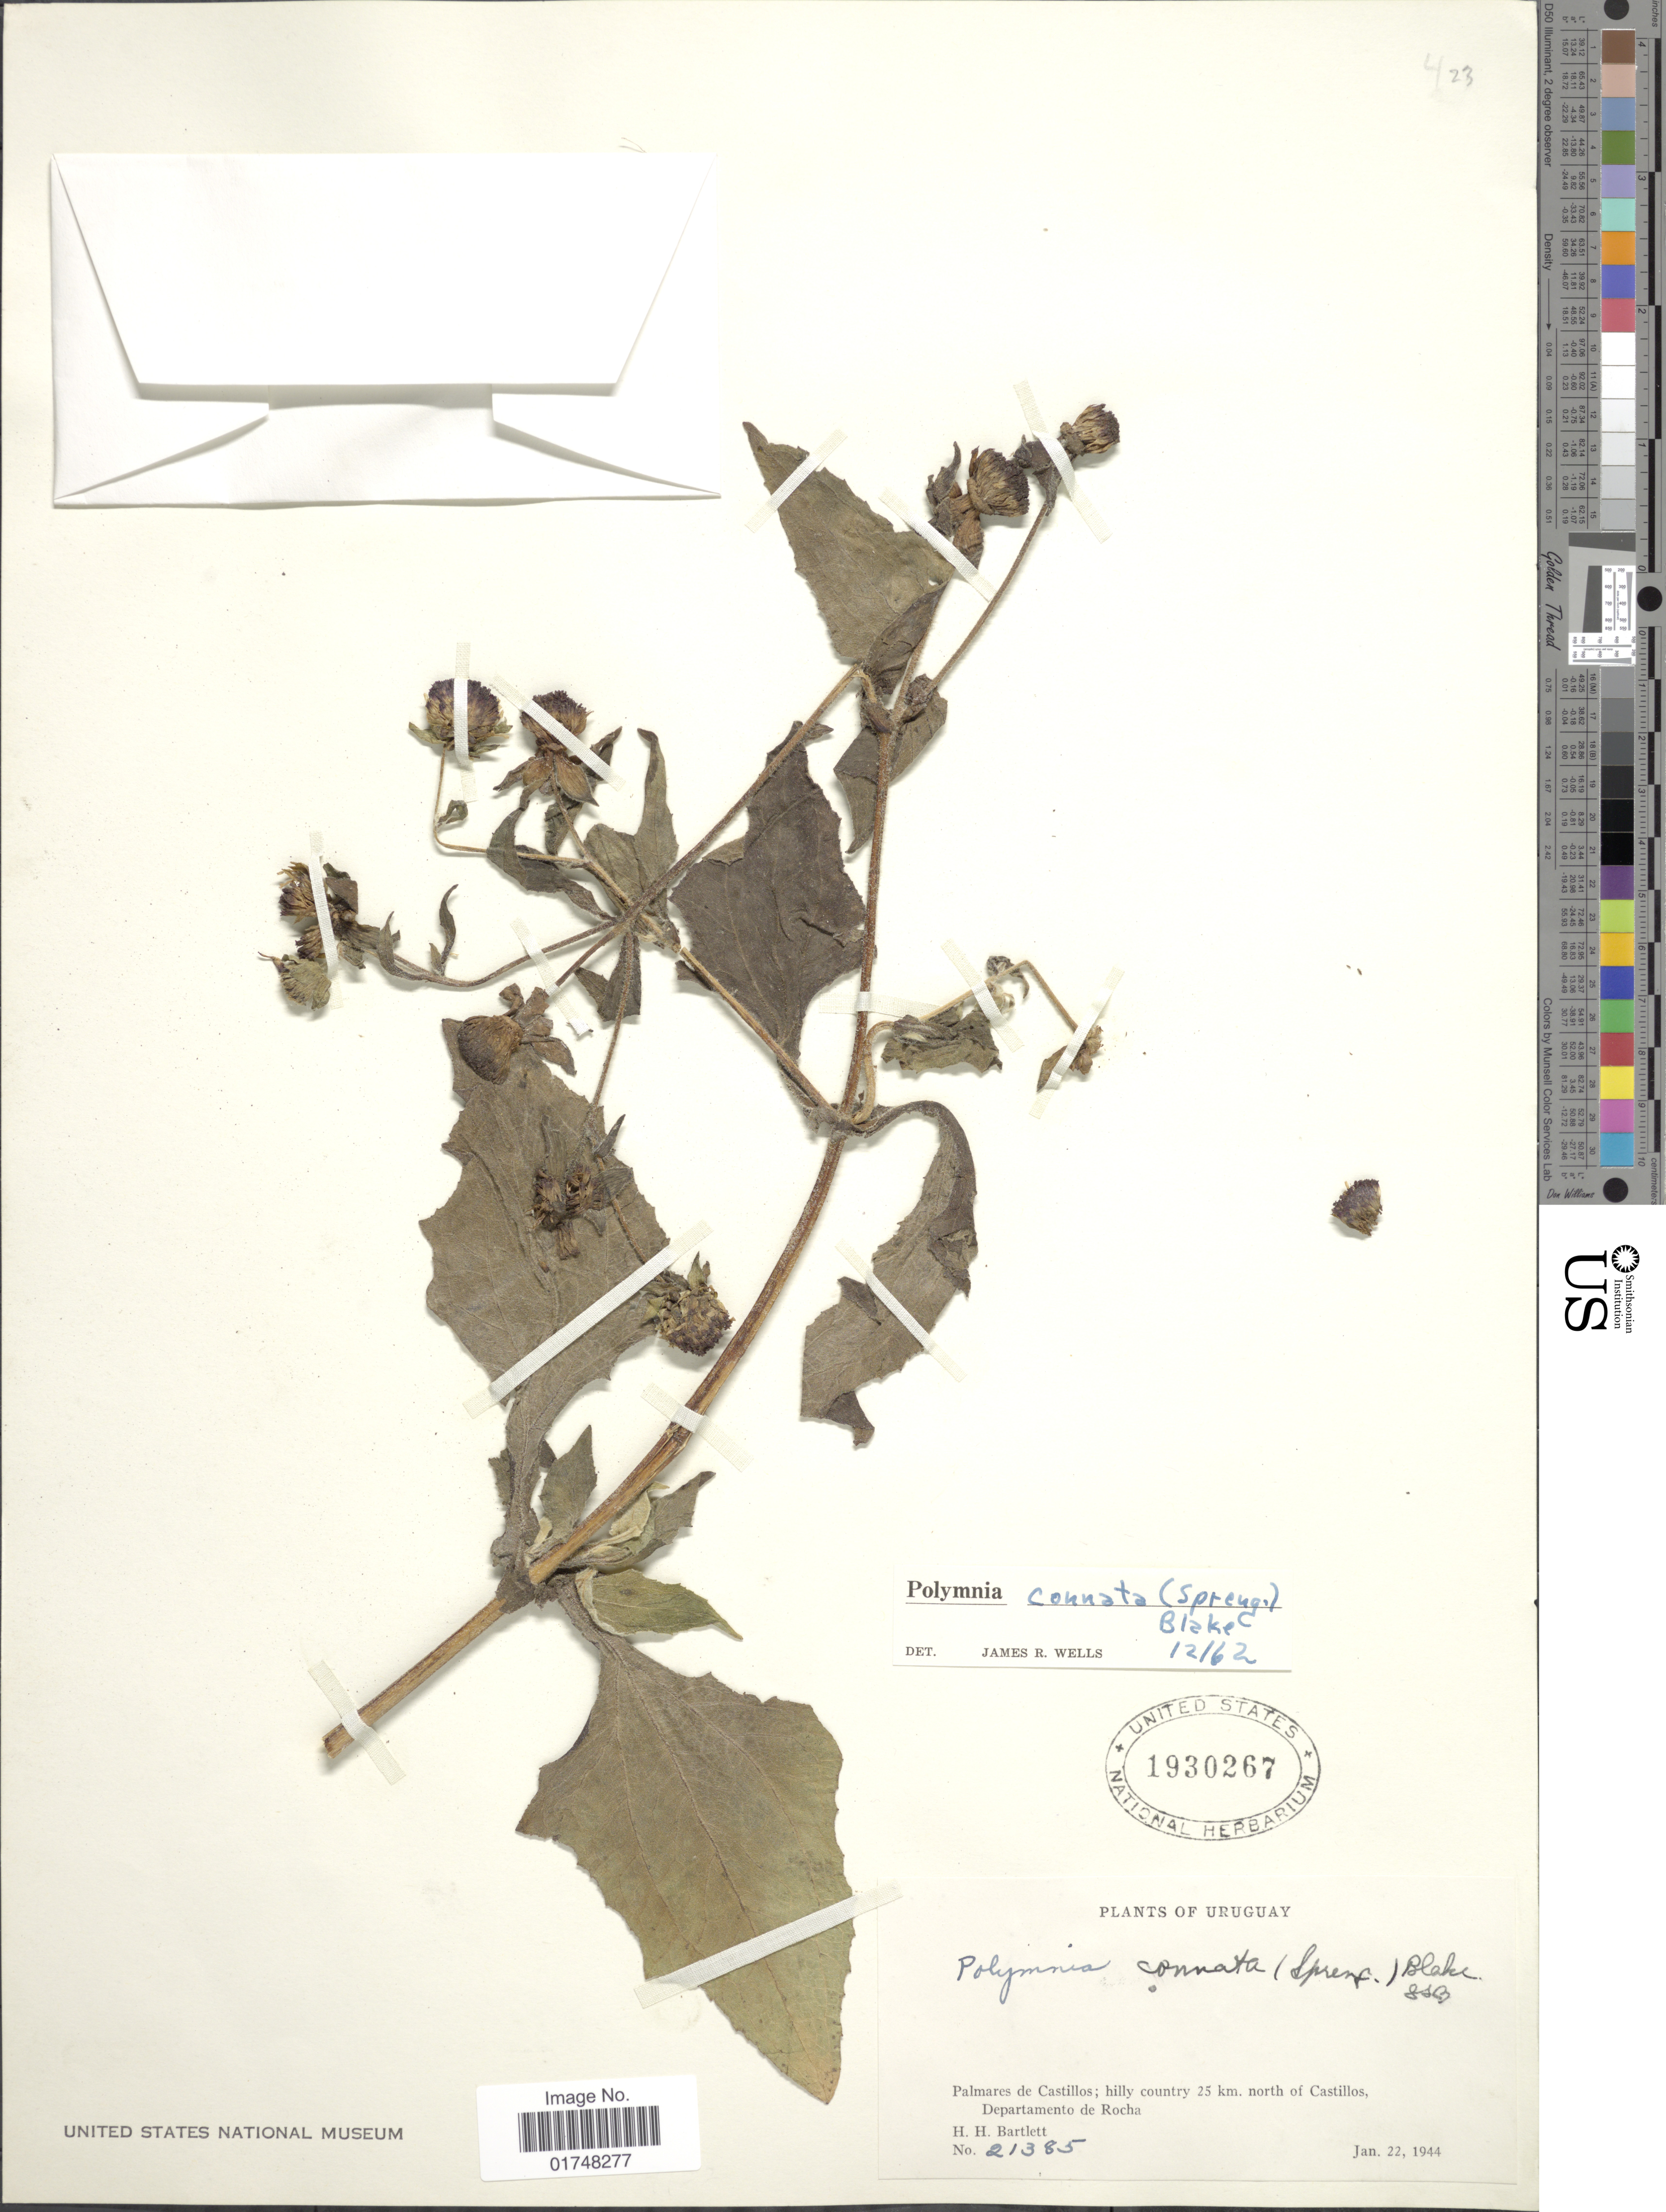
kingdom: Plantae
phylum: Tracheophyta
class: Magnoliopsida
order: Asterales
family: Asteraceae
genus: Smallanthus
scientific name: Smallanthus connatus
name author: (Spreng.) H. Rob.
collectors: H. H. Bartlett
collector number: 21385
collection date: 1944-01-22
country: Uruguay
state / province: Rocha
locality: Palmares de Castillos, hilly country 25 km north of Castillos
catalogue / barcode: US 1930267